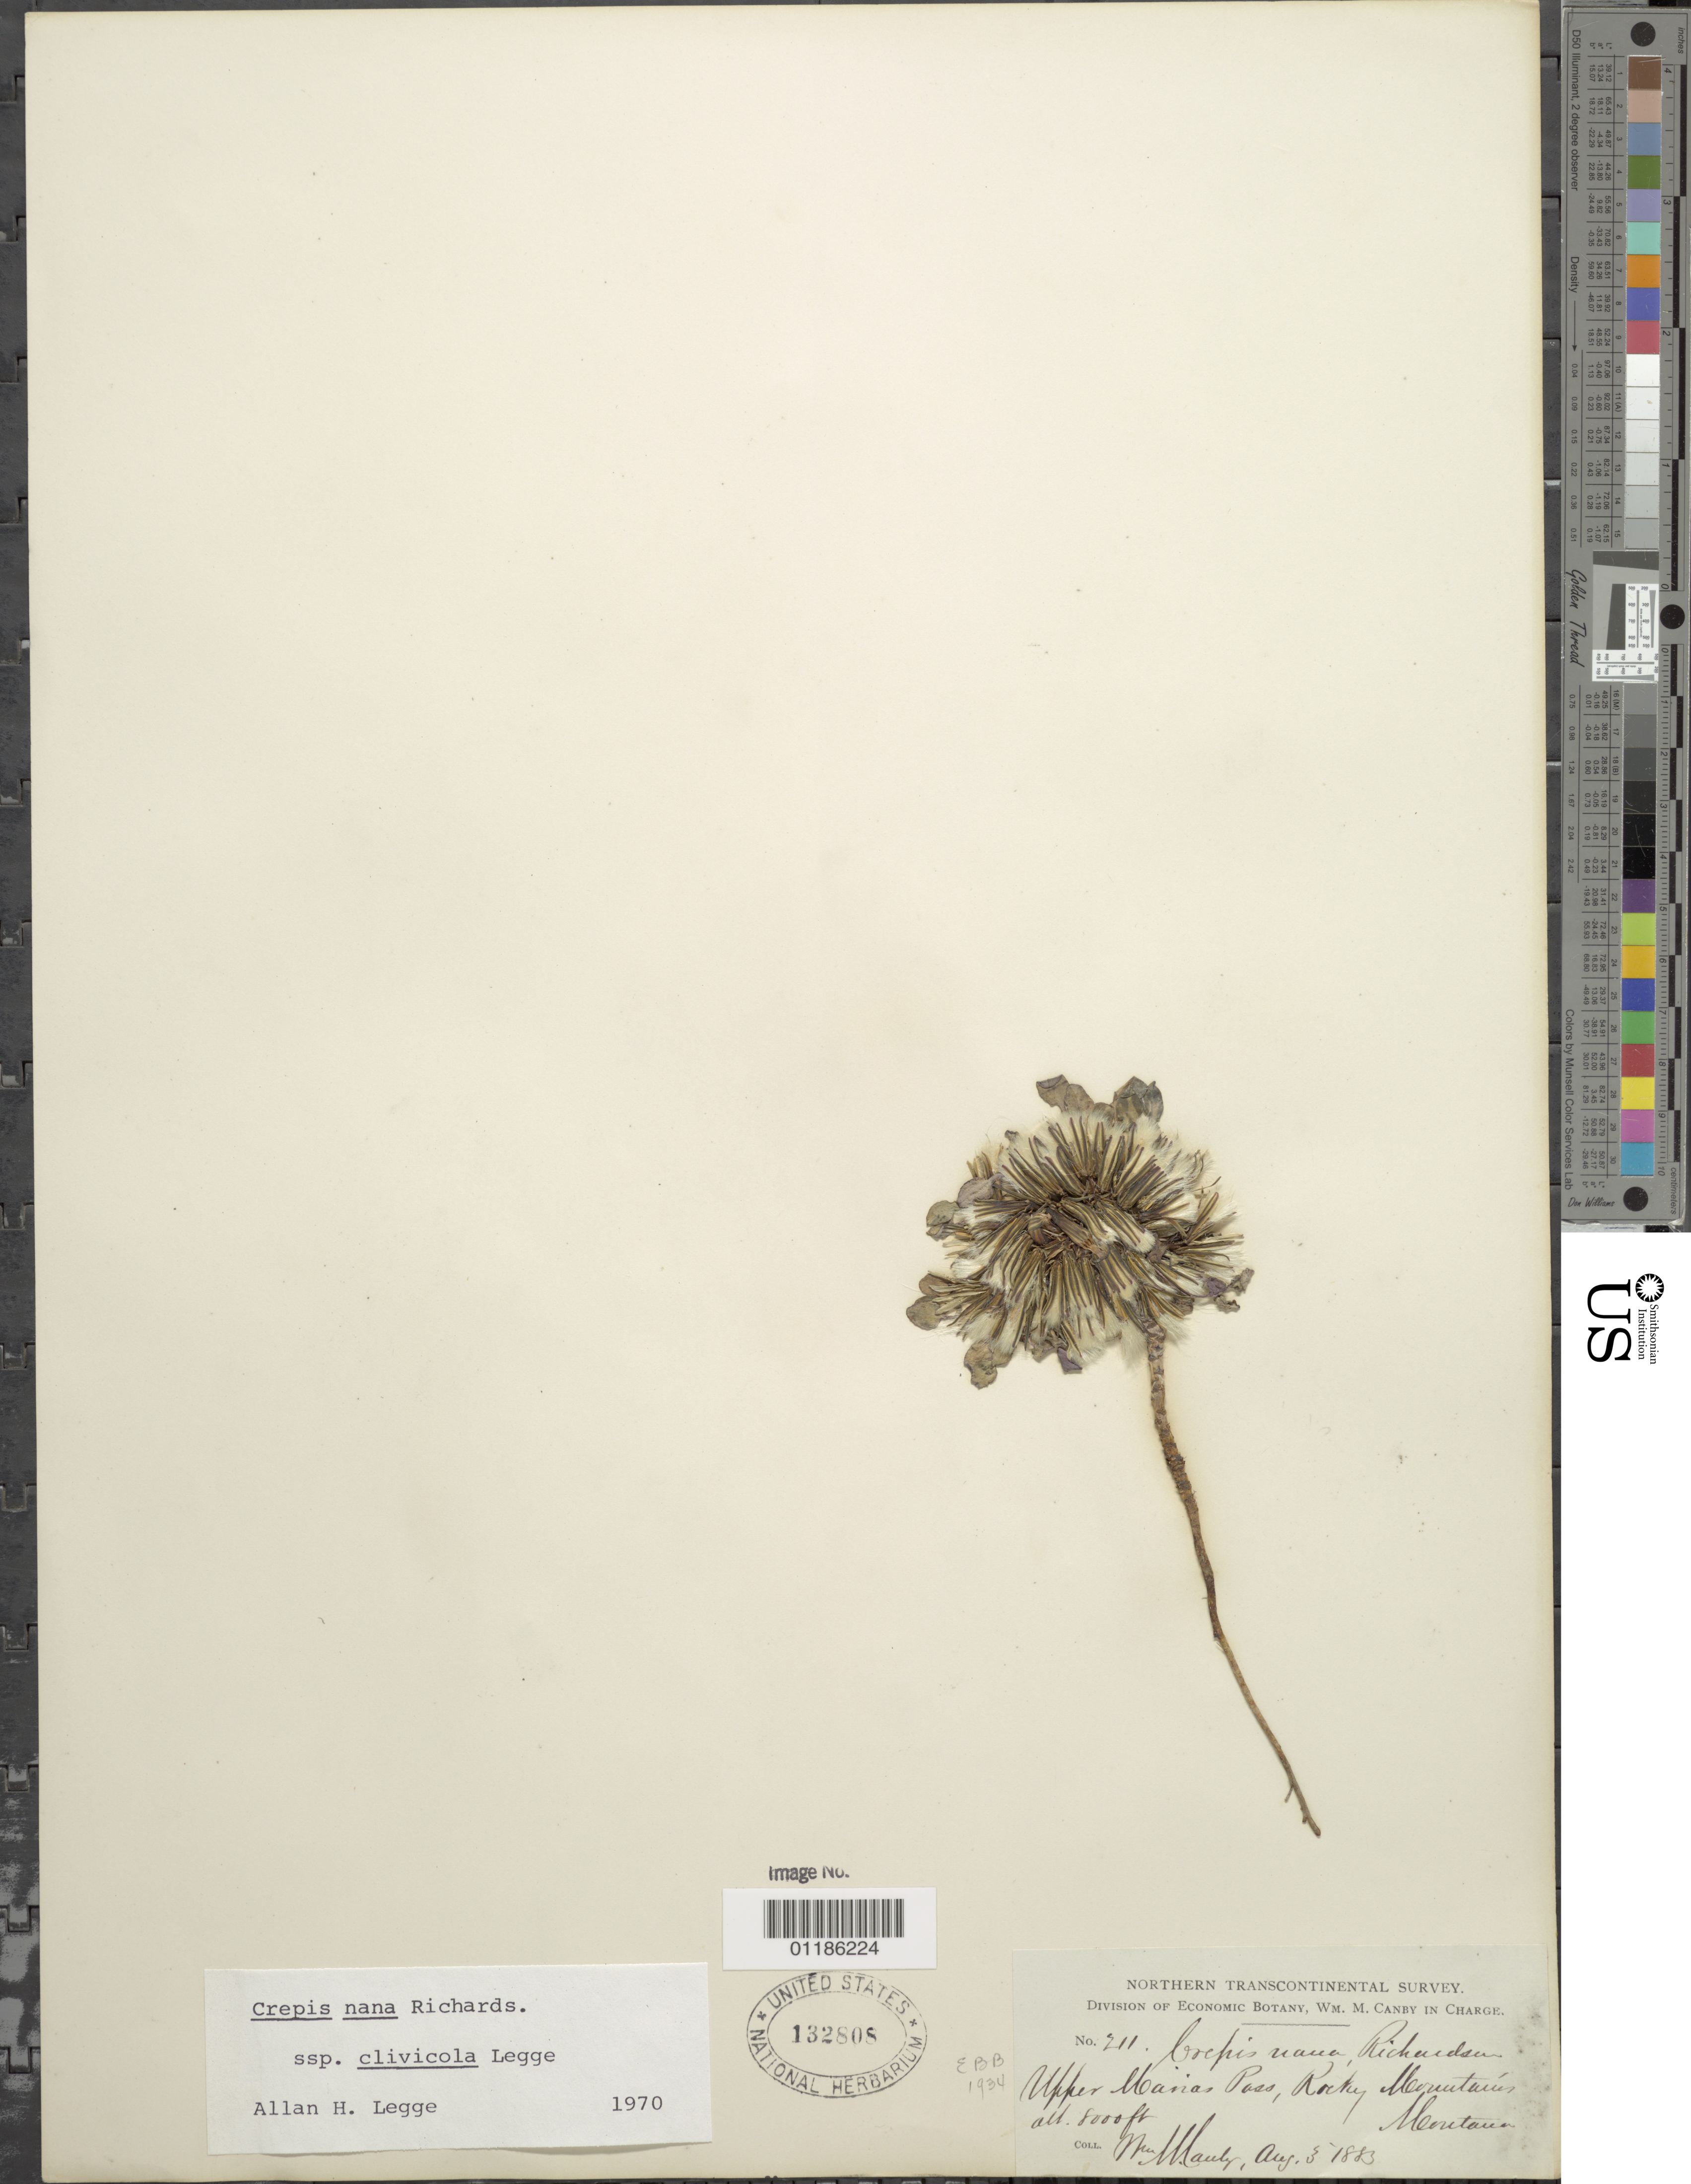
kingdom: Plantae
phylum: Tracheophyta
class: Magnoliopsida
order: Asterales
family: Asteraceae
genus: Askellia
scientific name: Askellia pygmaea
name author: (Ledeb.) Sennikov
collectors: W. M. Canby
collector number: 211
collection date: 1883-08-03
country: United States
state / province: Montana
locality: Upper Marias Pass, Rocky Mts.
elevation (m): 2438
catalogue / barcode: US 132808